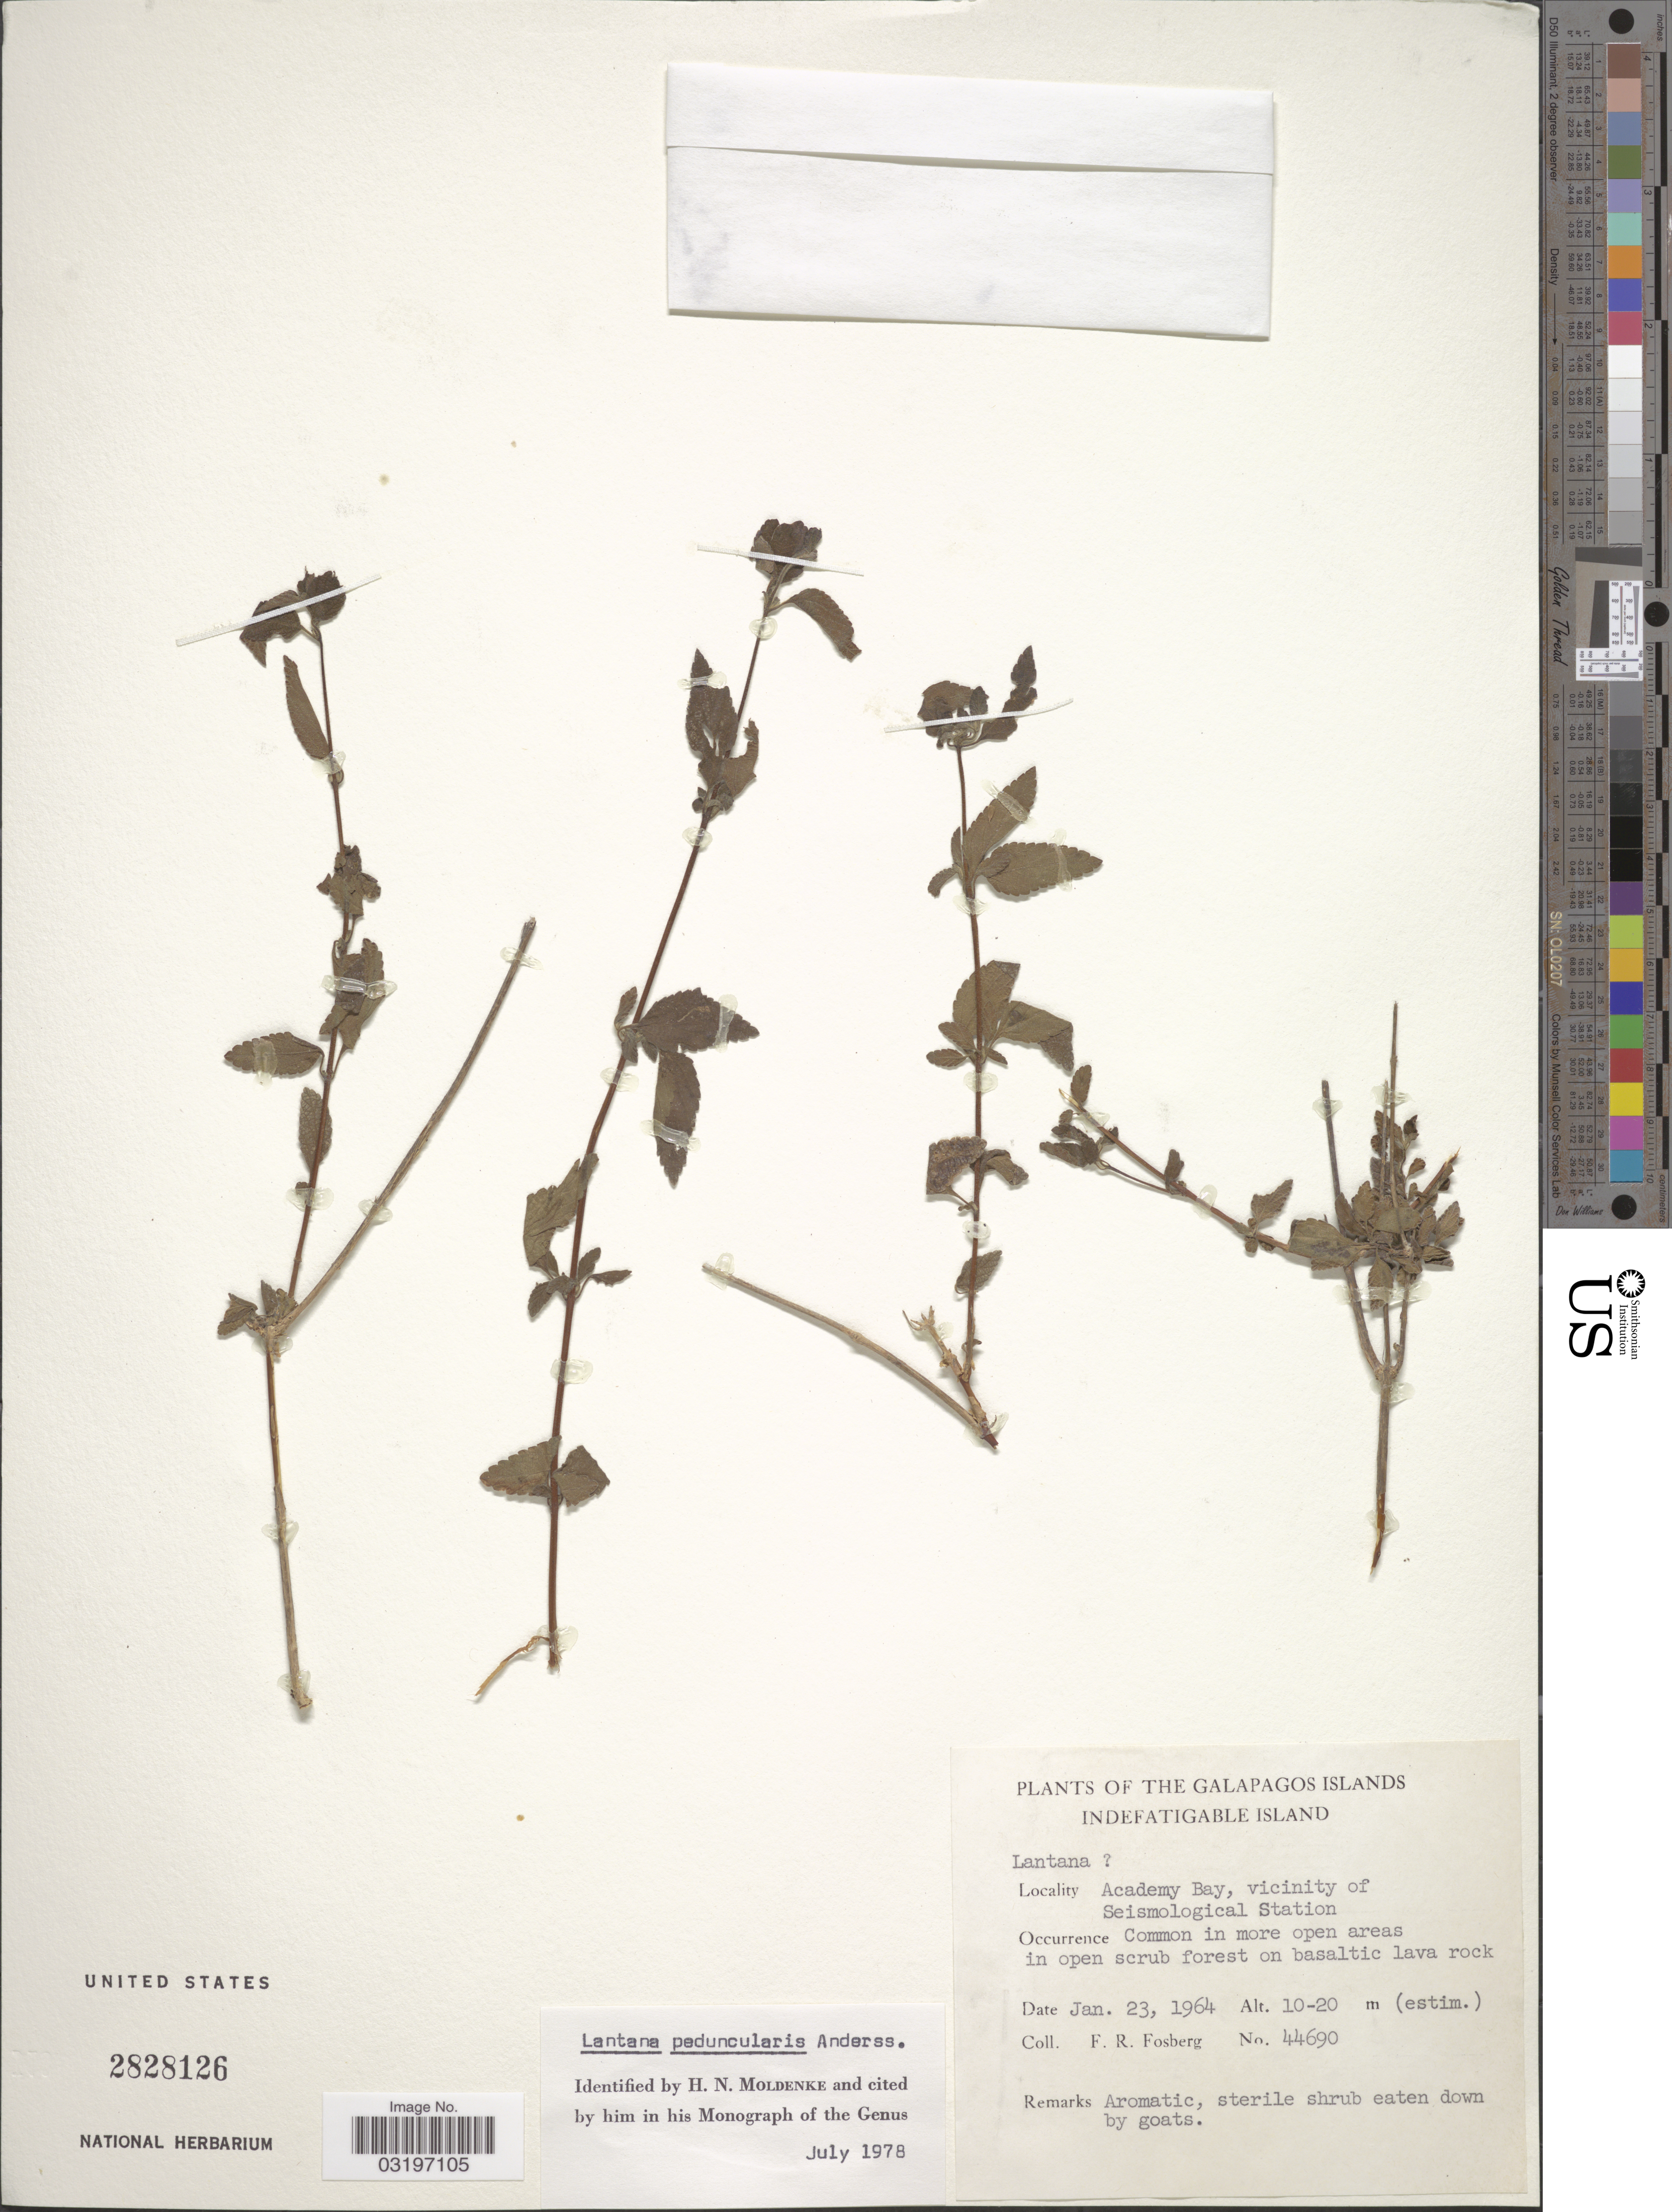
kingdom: Plantae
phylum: Tracheophyta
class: Magnoliopsida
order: Lamiales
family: Verbenaceae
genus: Lantana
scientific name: Lantana peduncularis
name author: Andersson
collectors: F. R. Fosberg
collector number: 44690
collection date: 1964-01-23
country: Ecuador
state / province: Colón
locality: The Galapagos Islands. Indefatigable Island. Academy Bay, vicinity of Seismological Station.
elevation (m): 10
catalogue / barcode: US 2828126